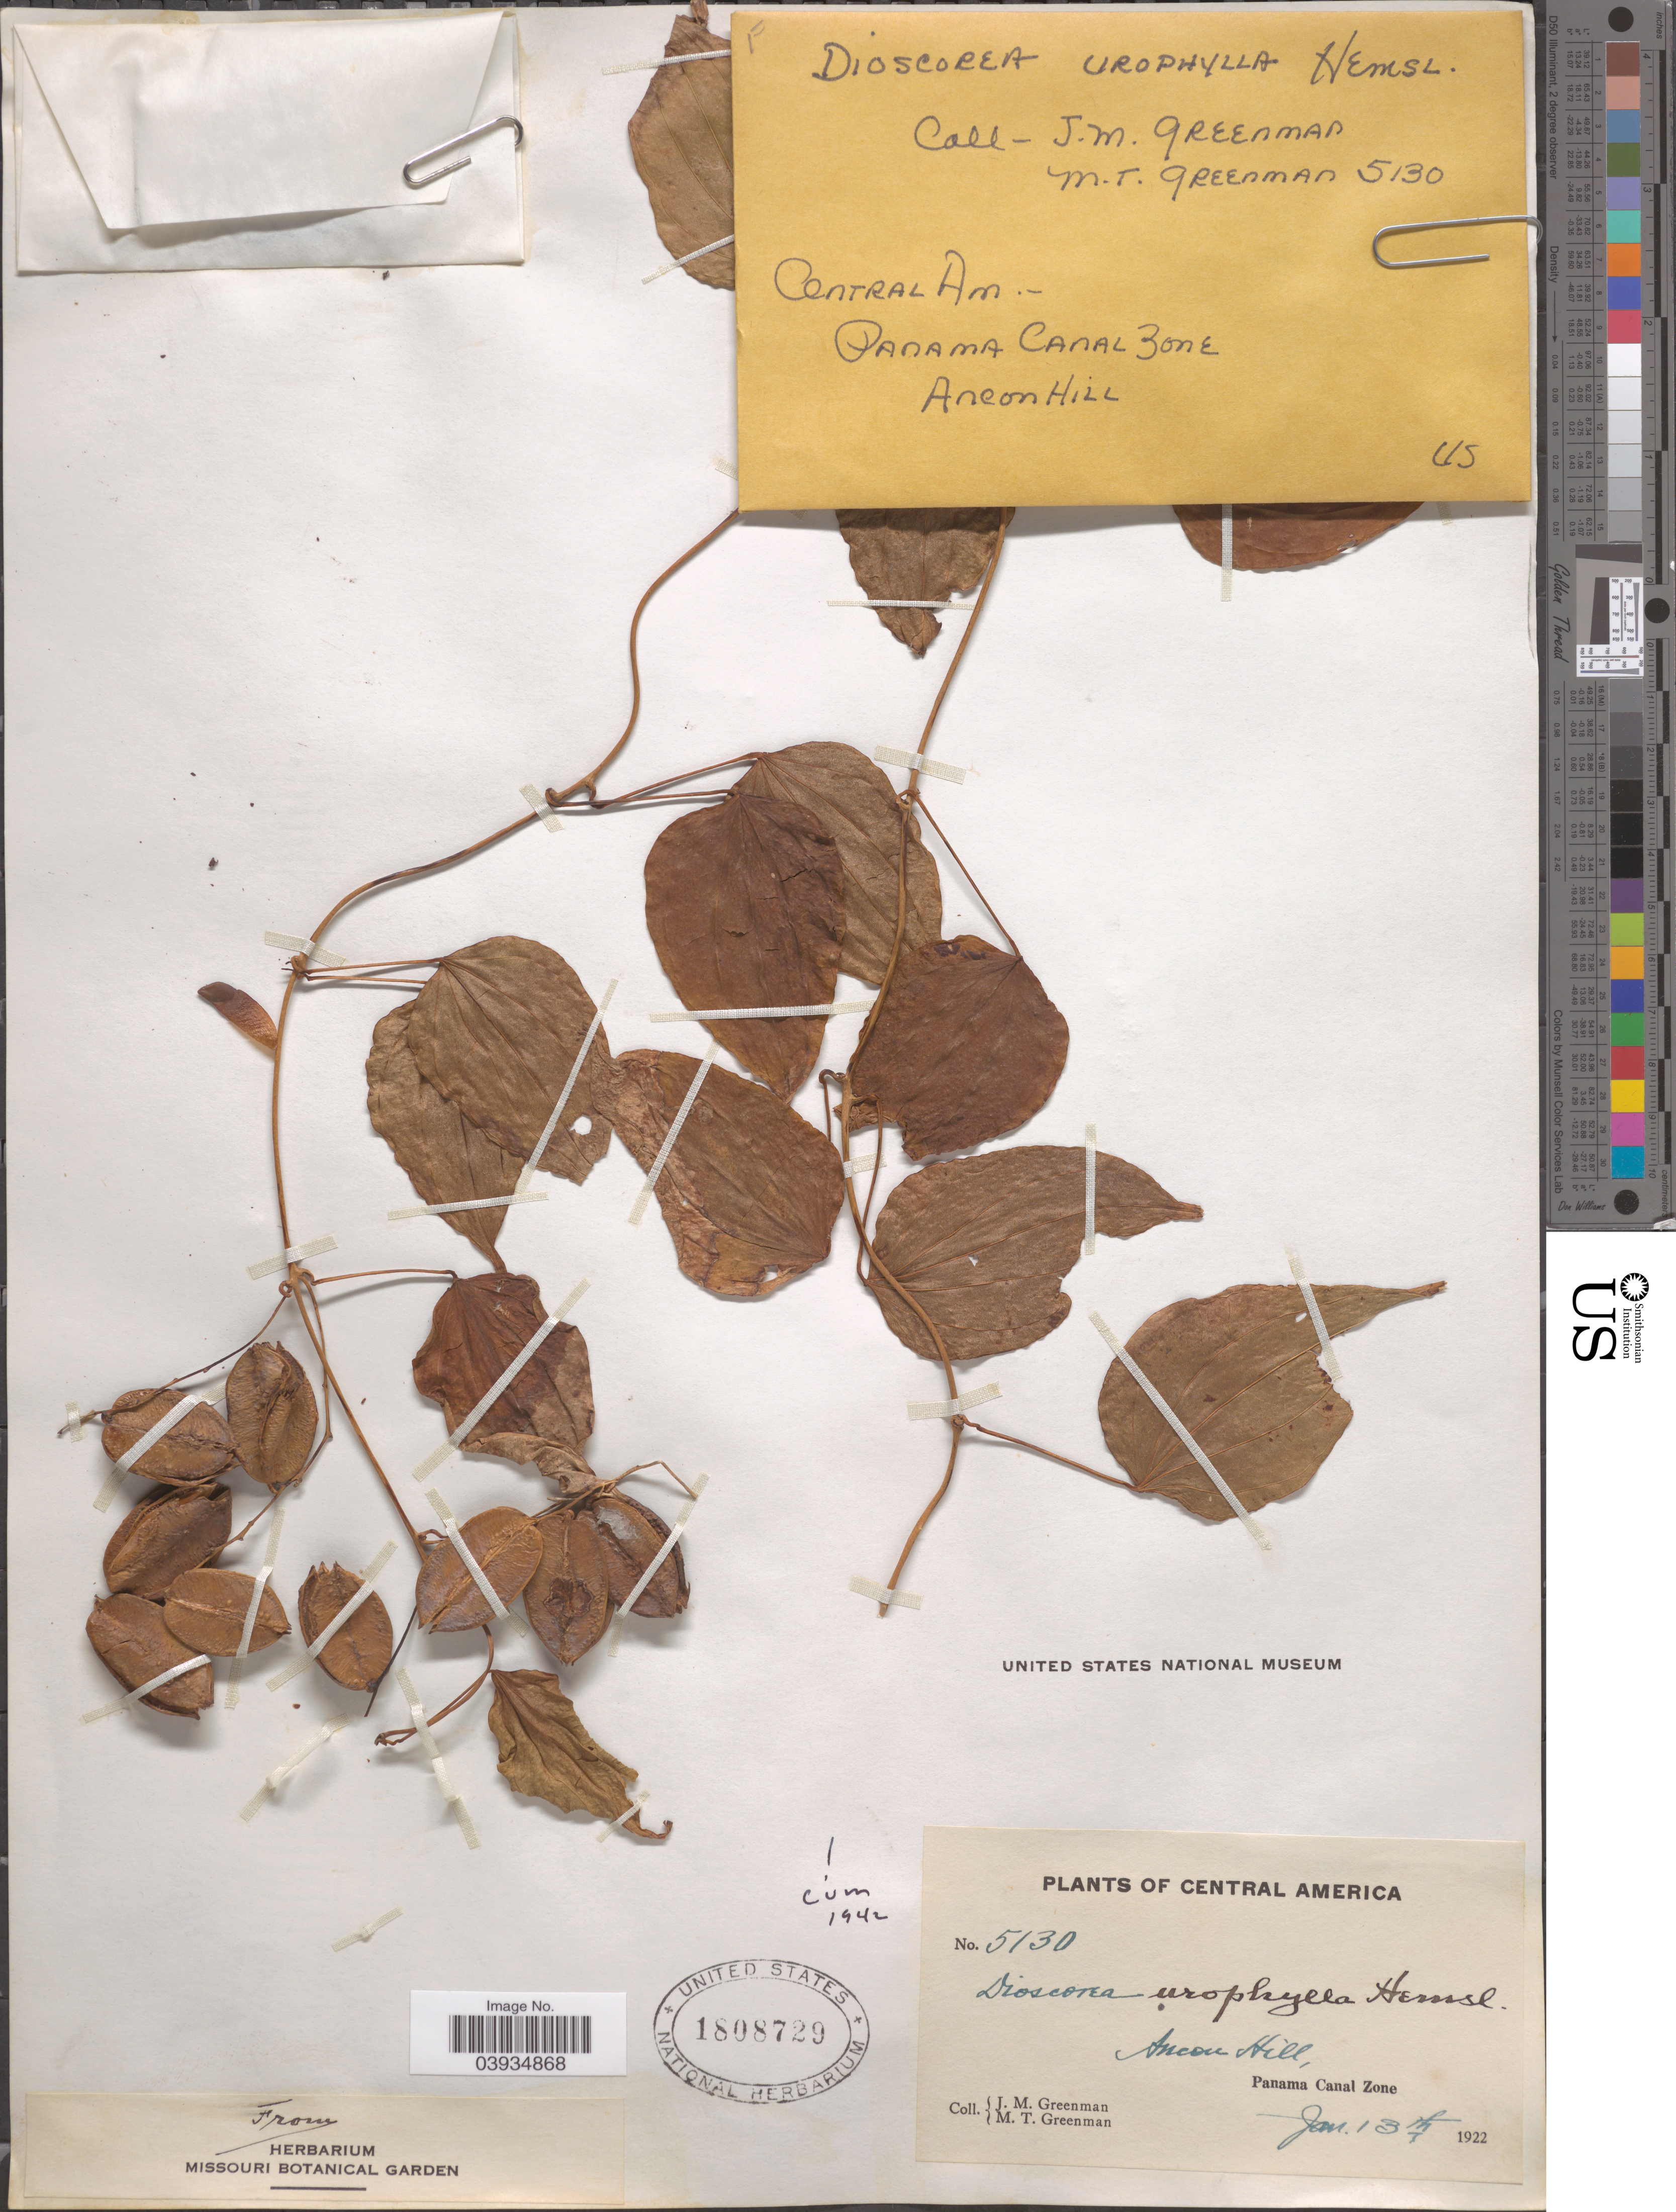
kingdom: Plantae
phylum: Tracheophyta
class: Liliopsida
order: Dioscoreales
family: Dioscoreaceae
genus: Dioscorea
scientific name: Dioscorea urophylla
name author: Hemsl.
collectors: J. M. Greenman & M. Greenman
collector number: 5130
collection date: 1922-01-13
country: Panama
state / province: Colón / Panamá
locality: Ancon Hill, Panama Canal Zone.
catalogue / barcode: US 1808729